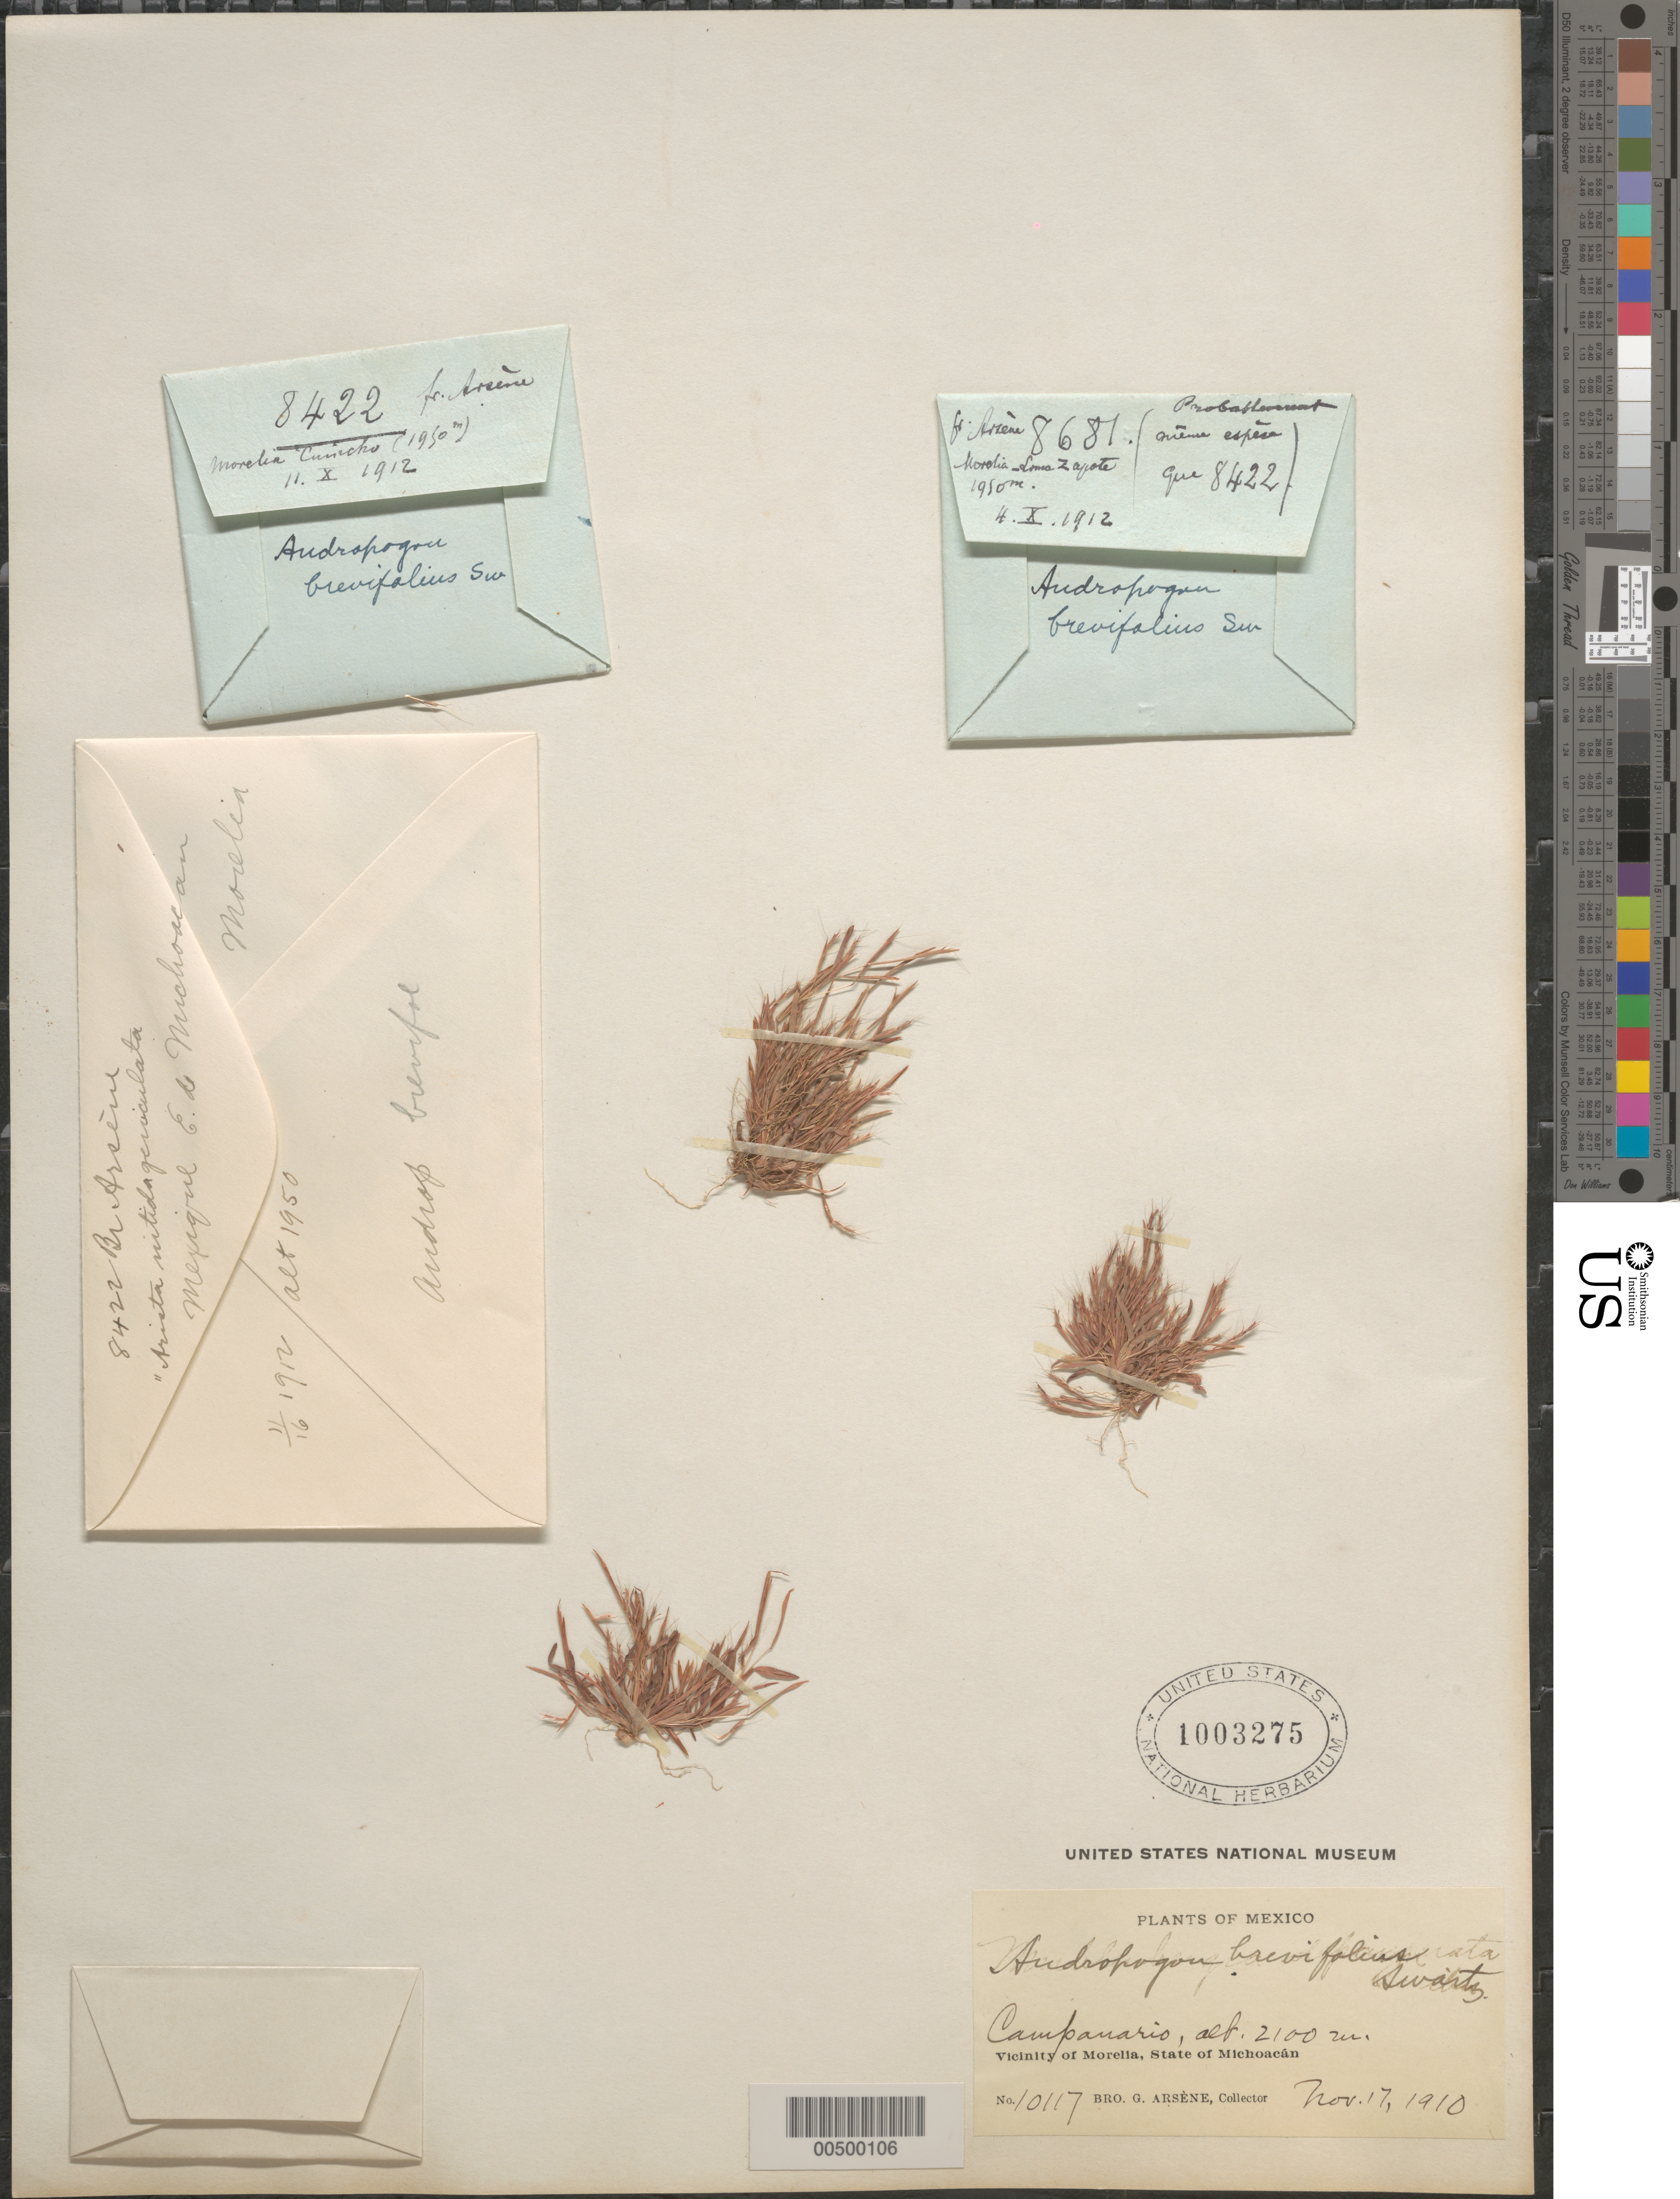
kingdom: Plantae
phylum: Tracheophyta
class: Liliopsida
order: Poales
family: Poaceae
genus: Schizachyrium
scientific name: Schizachyrium brevifolium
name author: (Sw.) Nees ex Büse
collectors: Bro. G. Arsène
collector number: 10117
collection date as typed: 17 Nov 1910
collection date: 1910-11-17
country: Mexico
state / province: Michoacán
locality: Campanario, vicinity of Morelia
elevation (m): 2100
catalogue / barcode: US 1003275